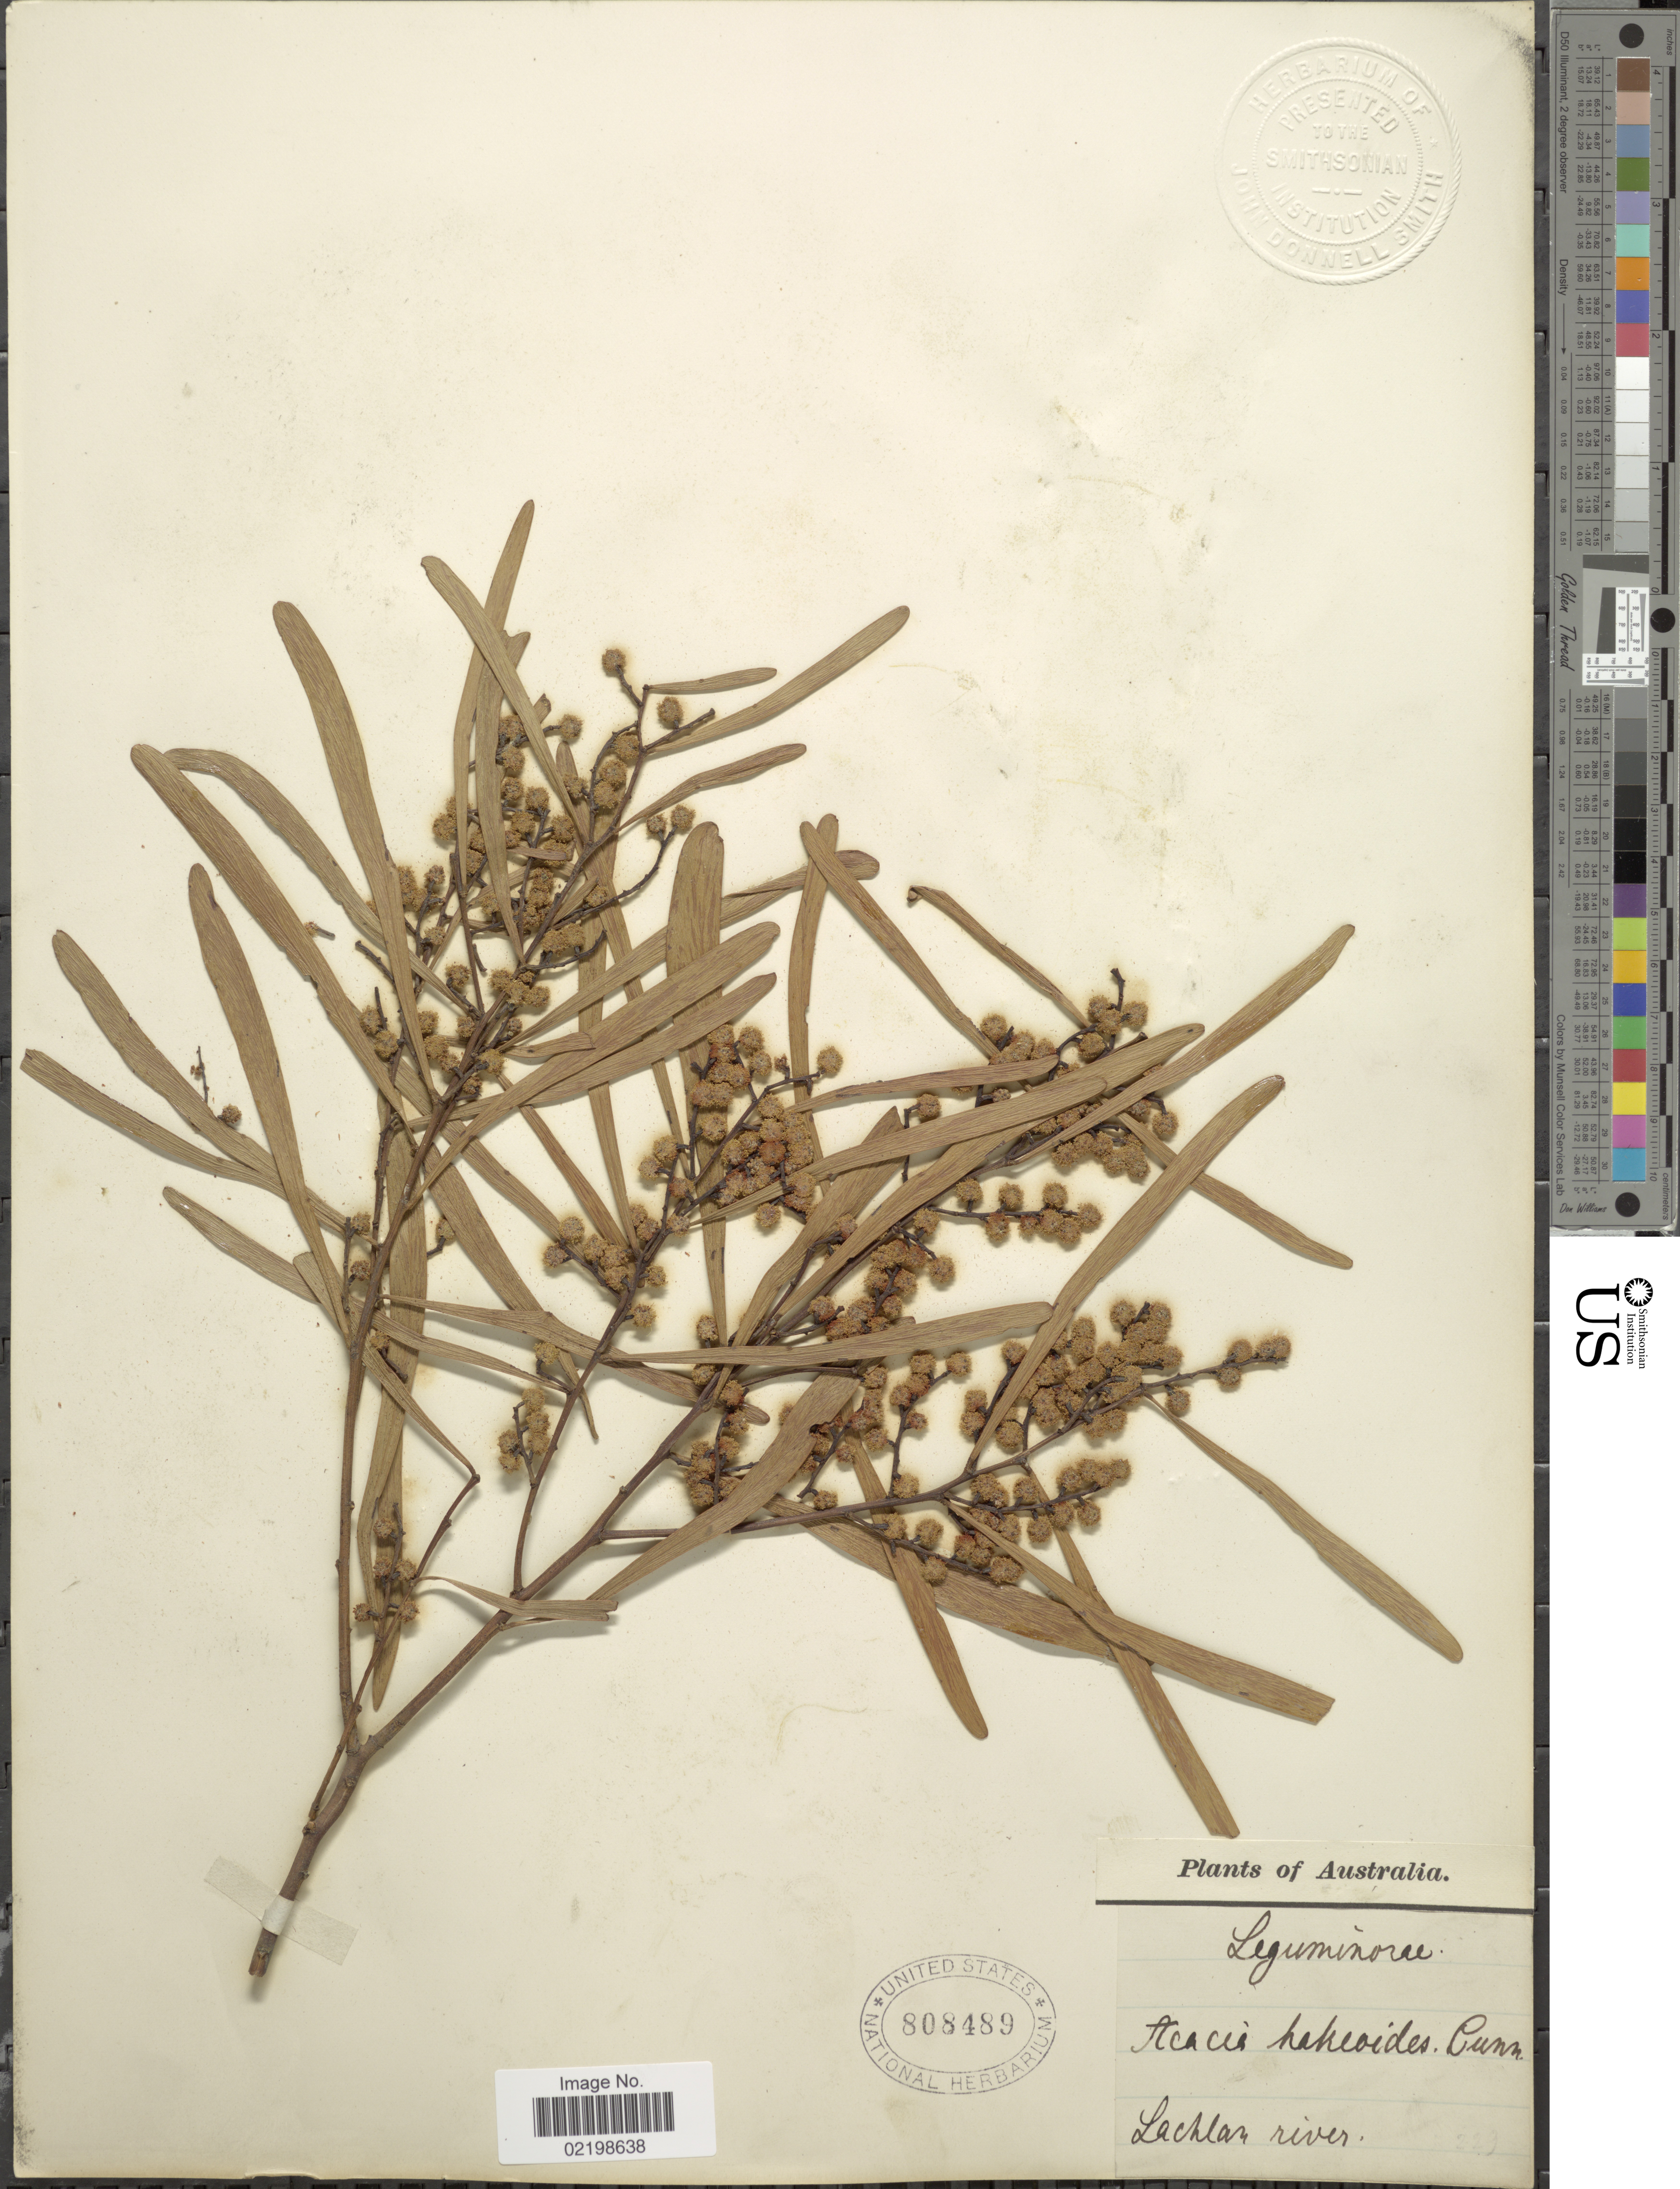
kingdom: Plantae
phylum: Tracheophyta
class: Magnoliopsida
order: Fabales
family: Fabaceae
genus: Acacia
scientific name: Acacia hakeoides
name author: Benth.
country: Australia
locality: Lachlan river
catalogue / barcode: US 808489